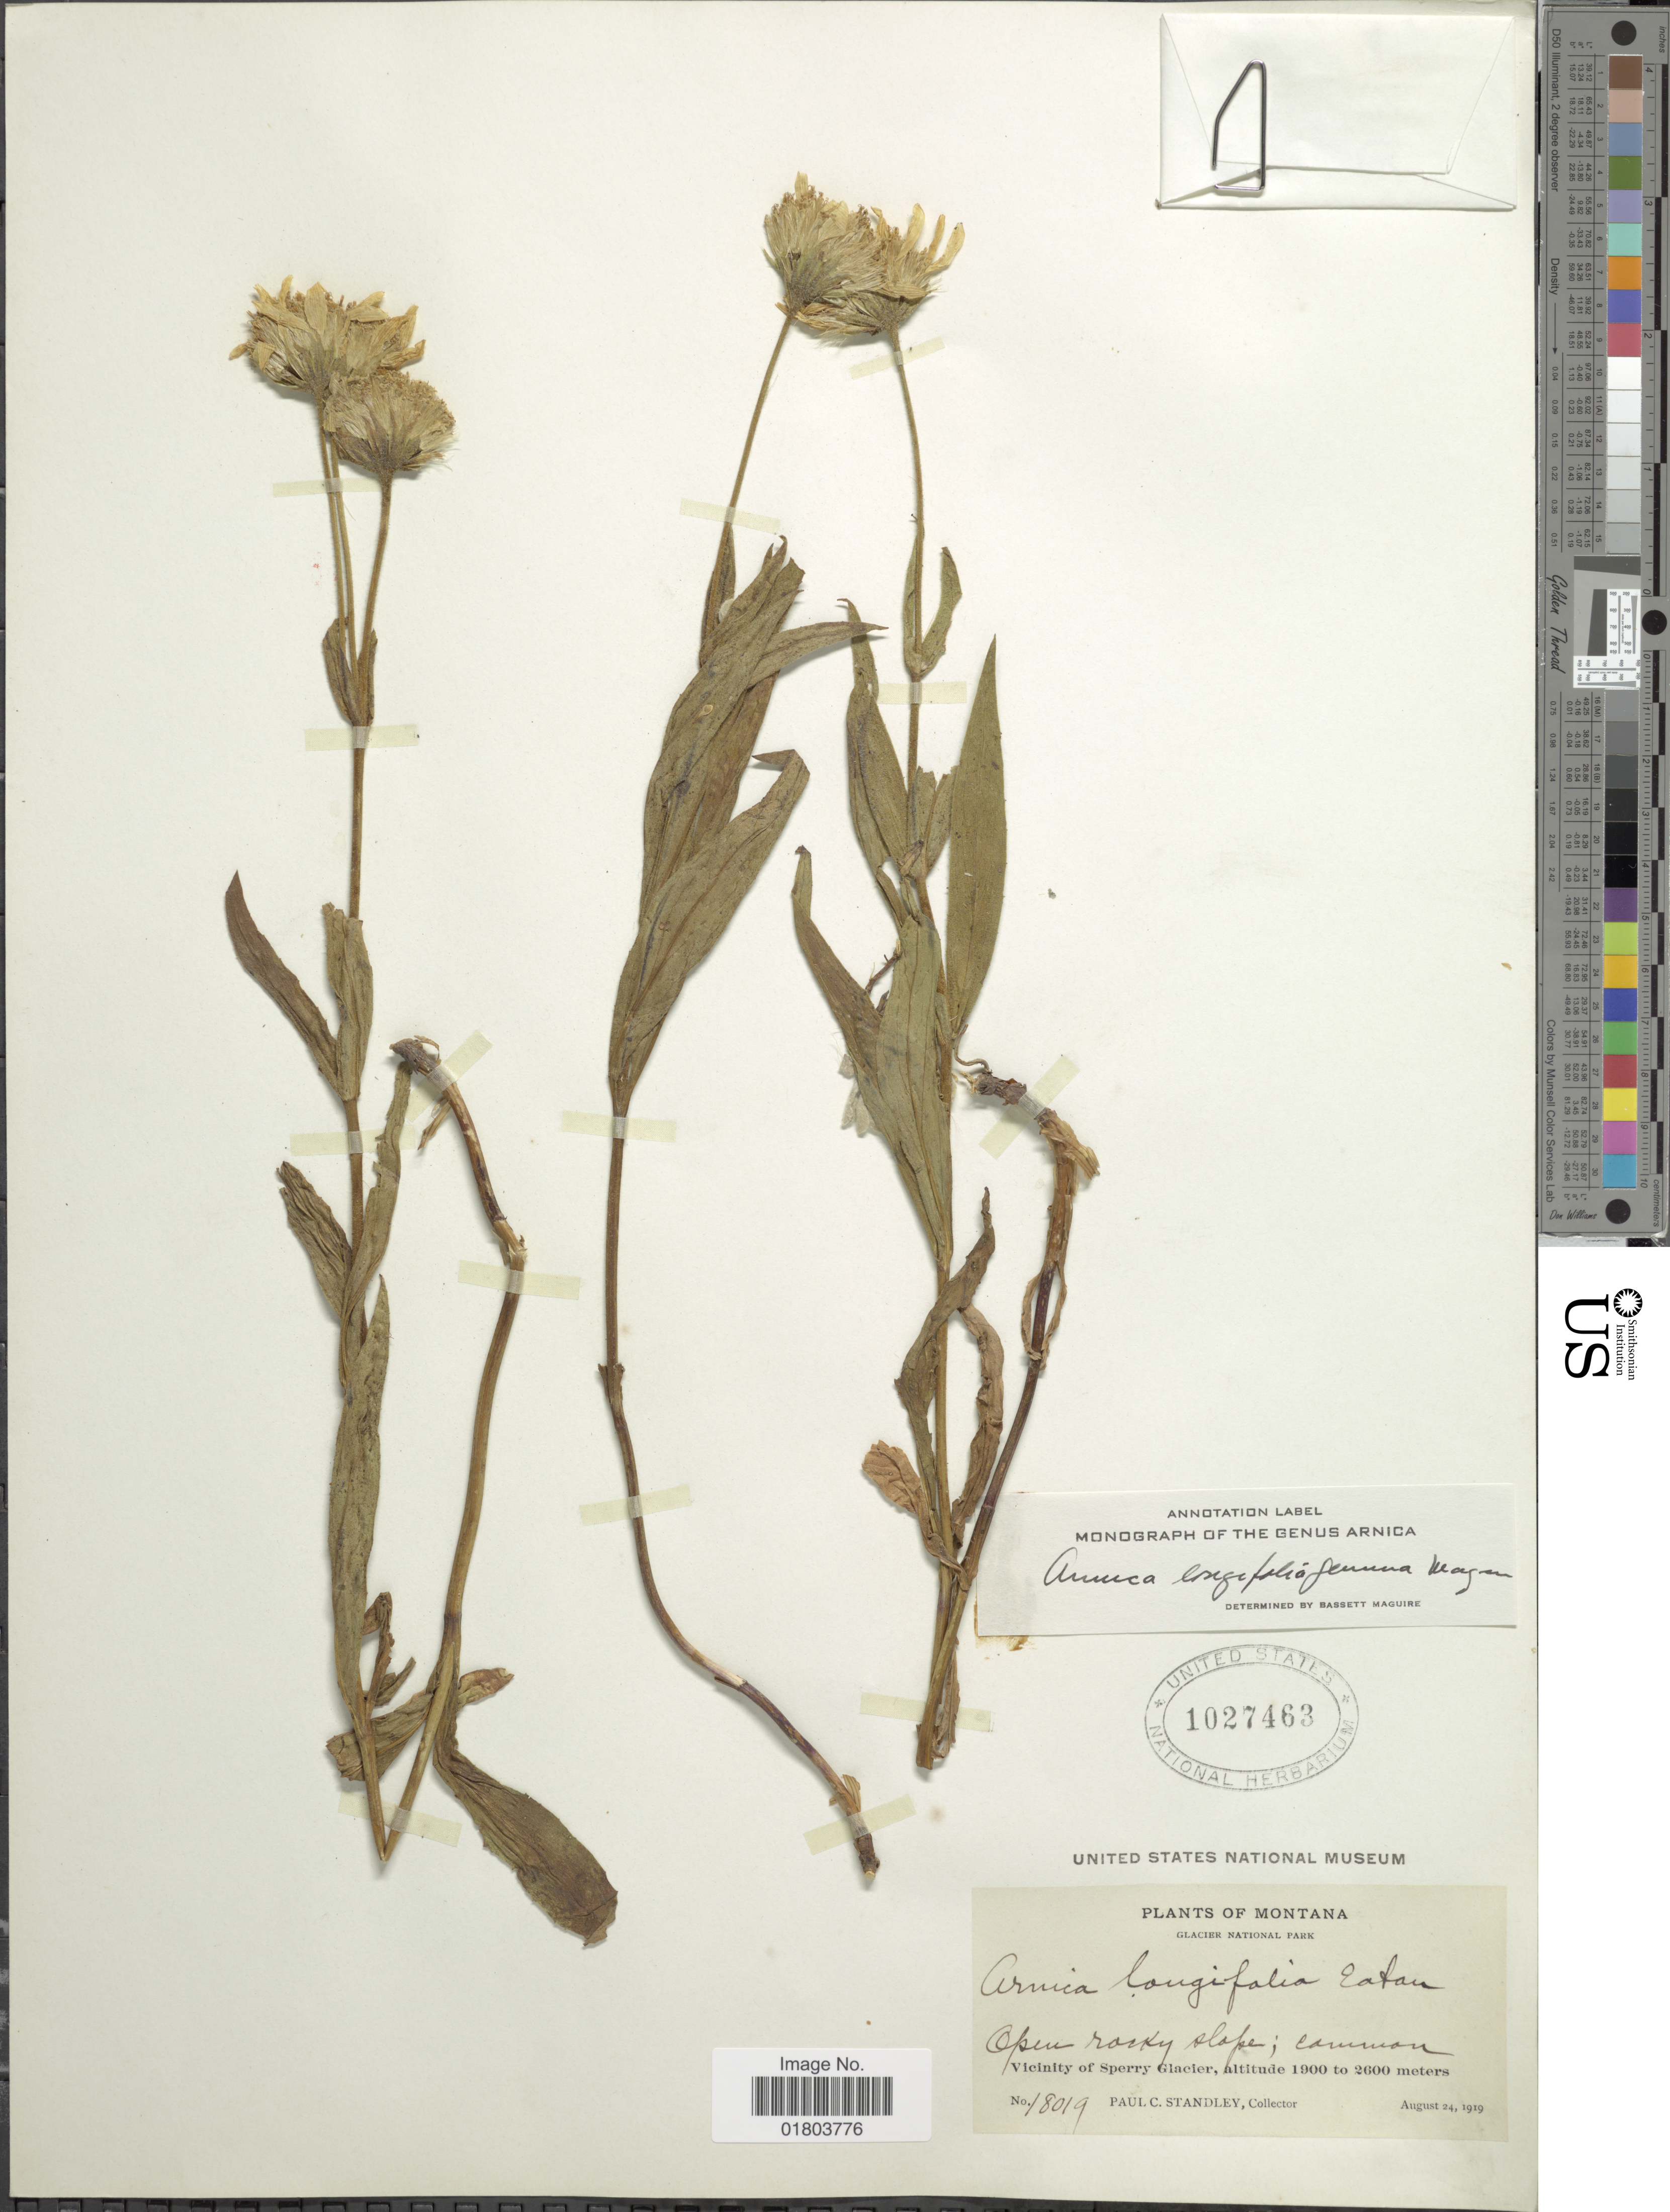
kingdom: Plantae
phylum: Tracheophyta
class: Magnoliopsida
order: Asterales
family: Asteraceae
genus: Arnica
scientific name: Arnica longifolia subsp. genuina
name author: Maguire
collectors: P. C. Standley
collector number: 18019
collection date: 1919-08-24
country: United States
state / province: Montana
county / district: Glacier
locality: Glacier National Park, Open rocky slope; common, Vicinity of Sperry Glacier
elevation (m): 1900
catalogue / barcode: US 1027463